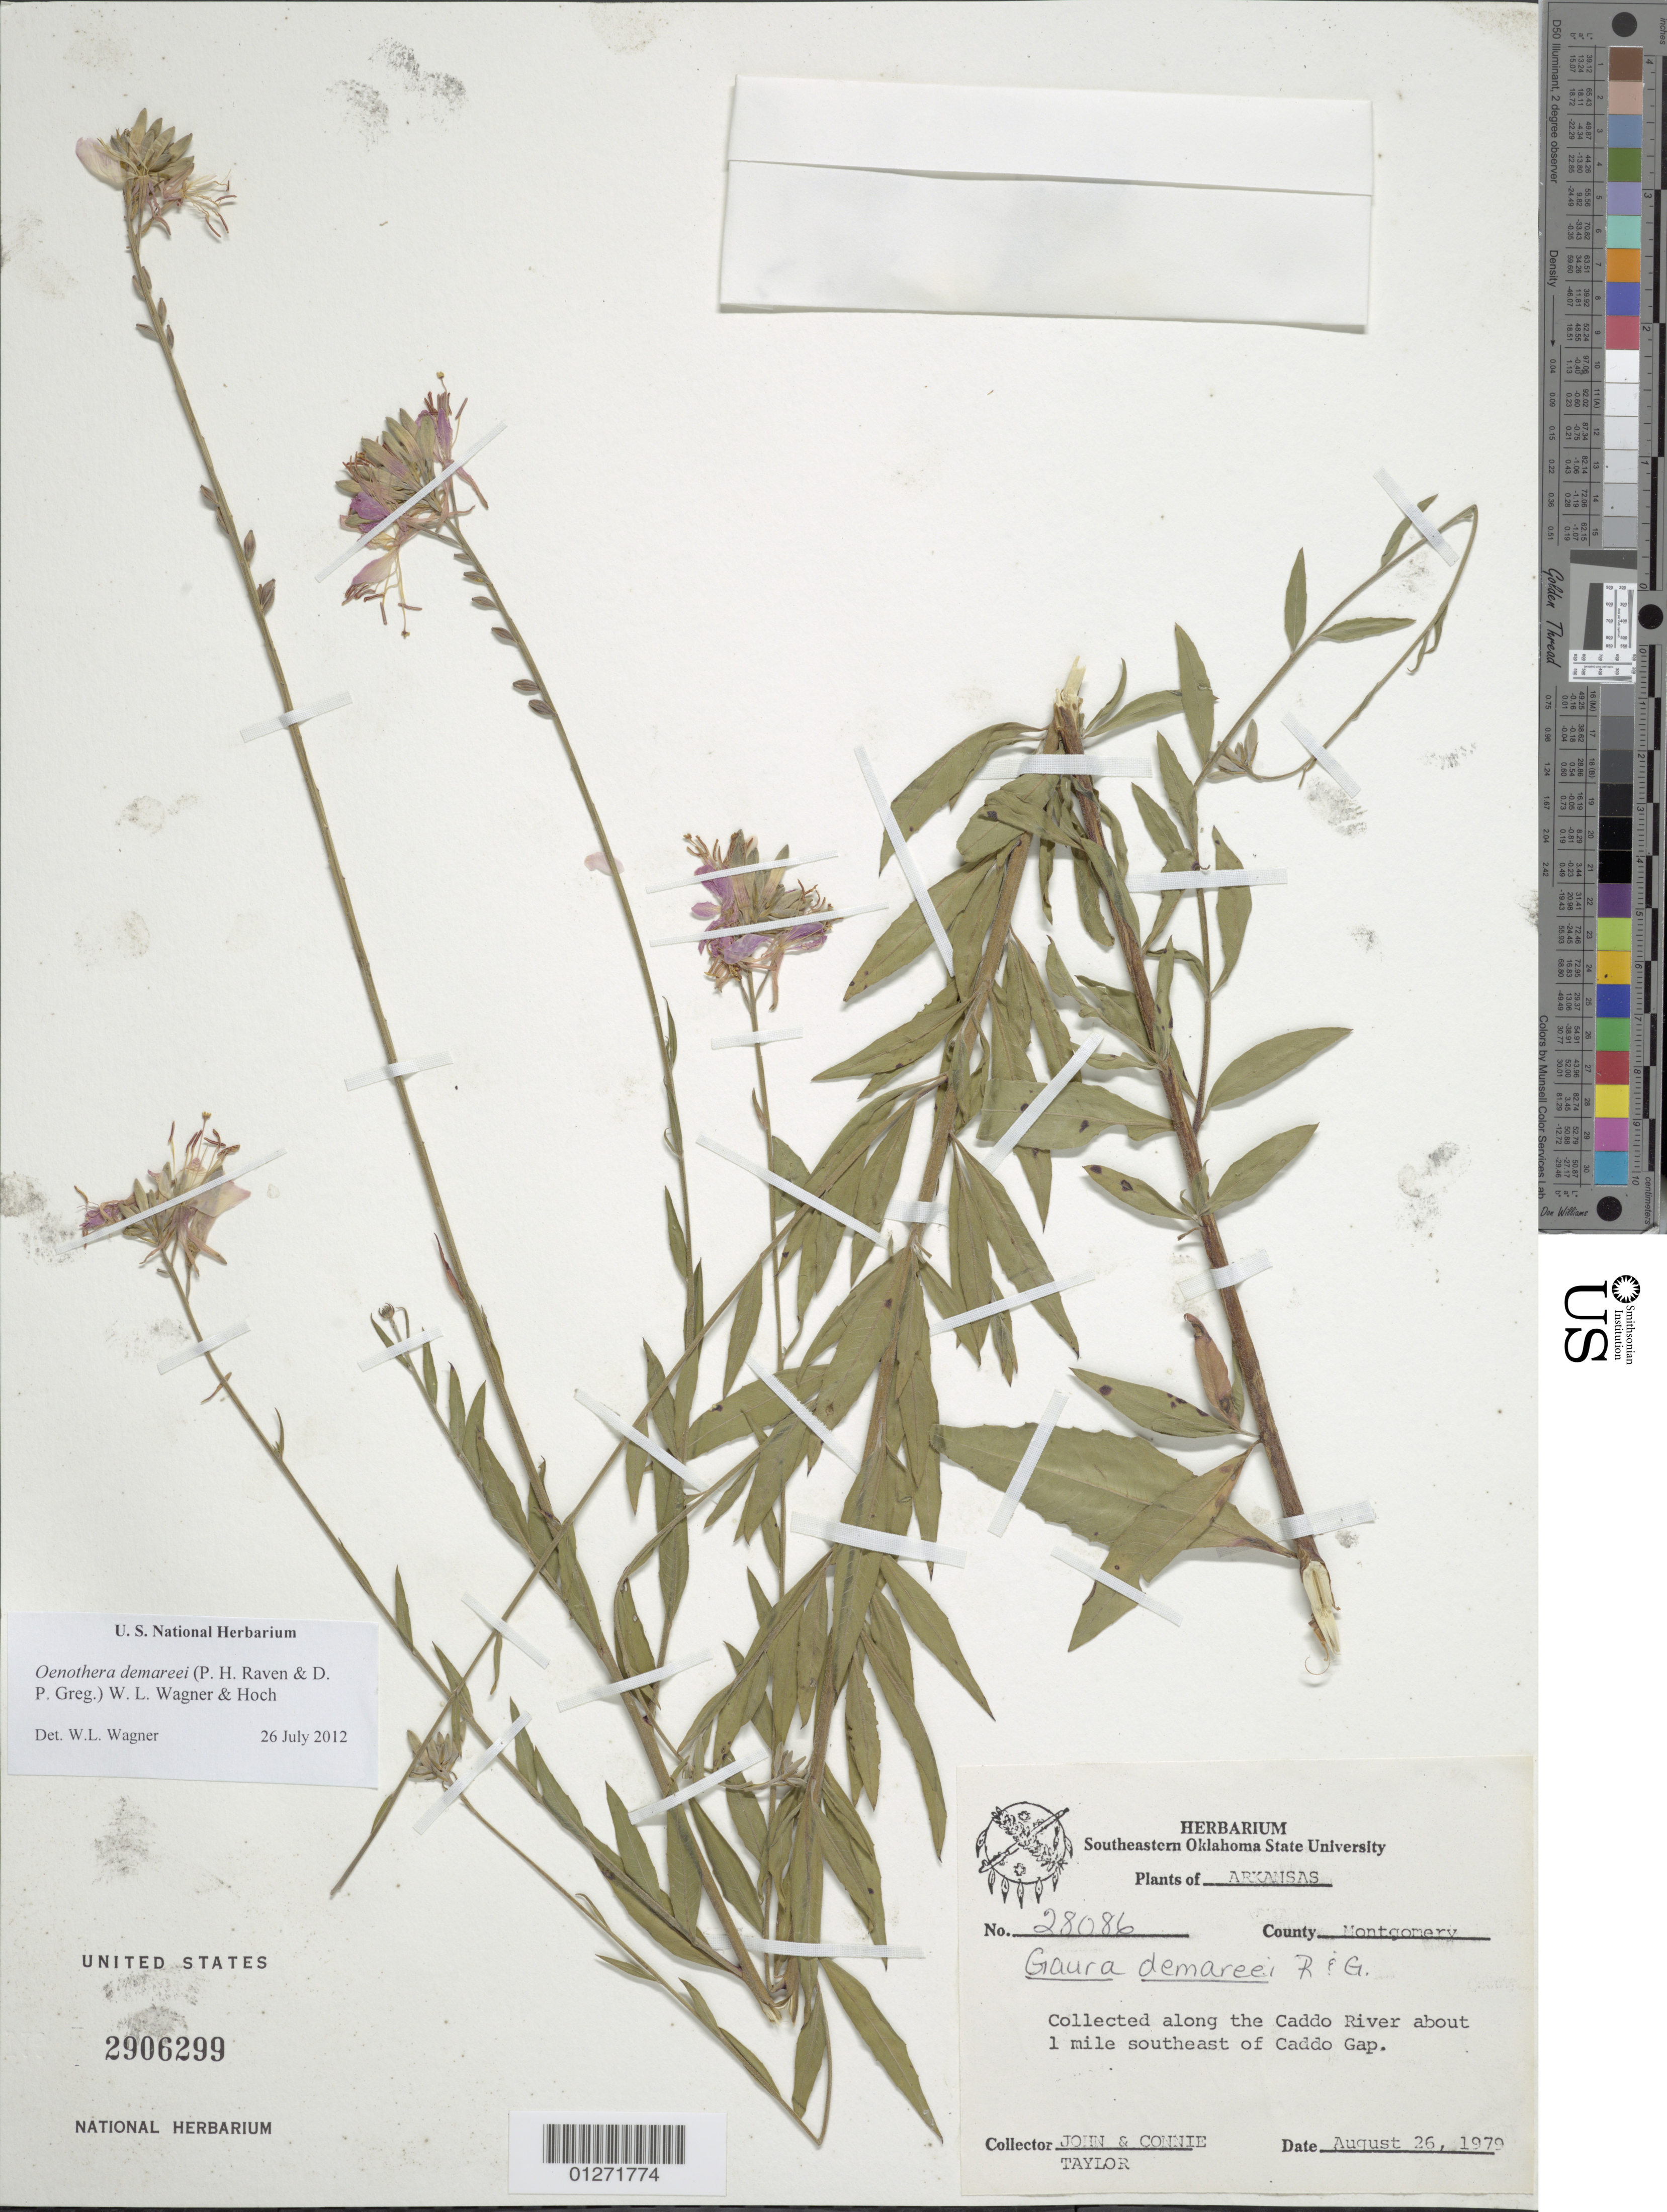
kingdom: Plantae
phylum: Tracheophyta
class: Magnoliopsida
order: Myrtales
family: Onagraceae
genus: Oenothera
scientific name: Oenothera demareei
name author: (P.H. Raven & D.P. Greg.) W.L. Wagner & Hoch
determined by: Wagner, W. L., (BOT), Smithsonian Institution - National Museum of Natural History (UNITED STATES)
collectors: J. Taylor & C. Taylor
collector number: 28086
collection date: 1979-08-26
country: United States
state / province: Arkansas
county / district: Mongomery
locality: Along Caddo River, about 1 mile SE of Caddo Gap.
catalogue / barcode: US 2906299